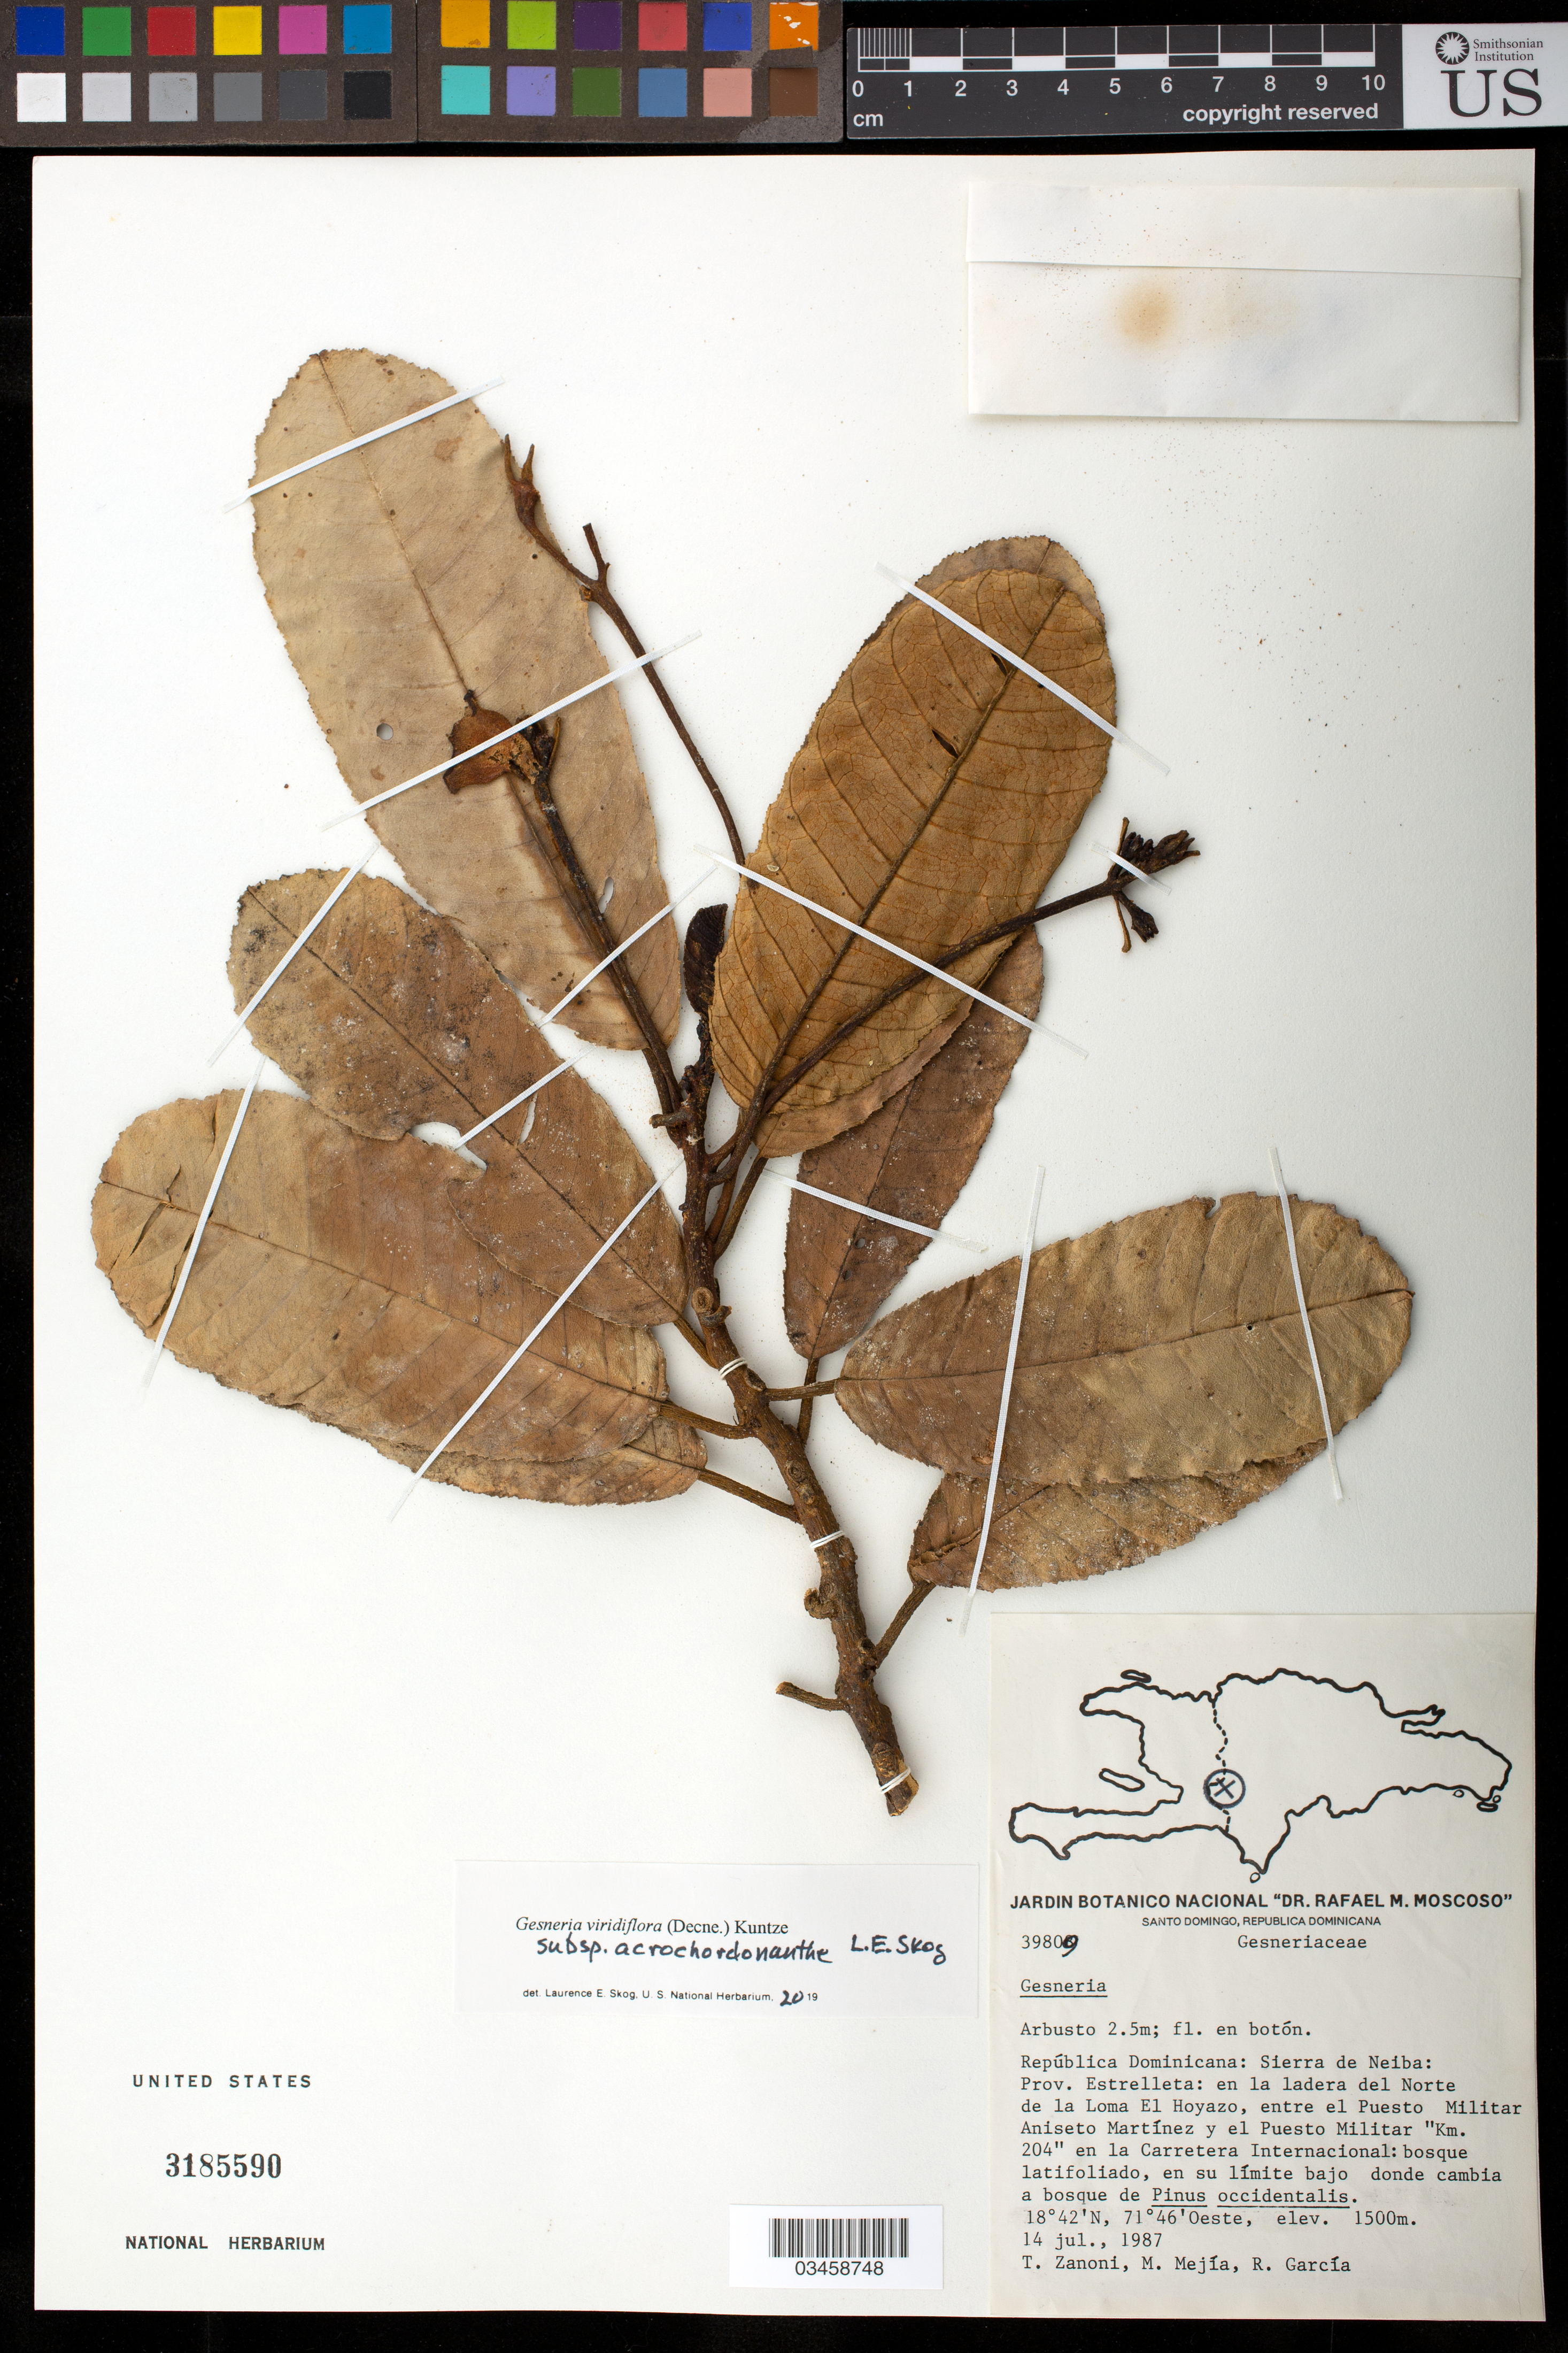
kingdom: Plantae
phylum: Tracheophyta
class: Magnoliopsida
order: Lamiales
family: Gesneriaceae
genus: Gesneria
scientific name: Gesneria viridiflora subsp. acrochordonanthe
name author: L.E. Skog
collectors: T. A. Zanoni, M. Mejia & R. G. García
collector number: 39809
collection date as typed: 14 Jul 1987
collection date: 1987-07-14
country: Dominican Republic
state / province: Elías Piña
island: Hispaniola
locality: Sierra de Neiba, en la ladera del Norte de la Loma El Hoyazo, entre el Puesto Militar Aniseto Martíez y el Puesto Militar "Km 204" en la Carretera Internacional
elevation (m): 1500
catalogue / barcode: US 3185590